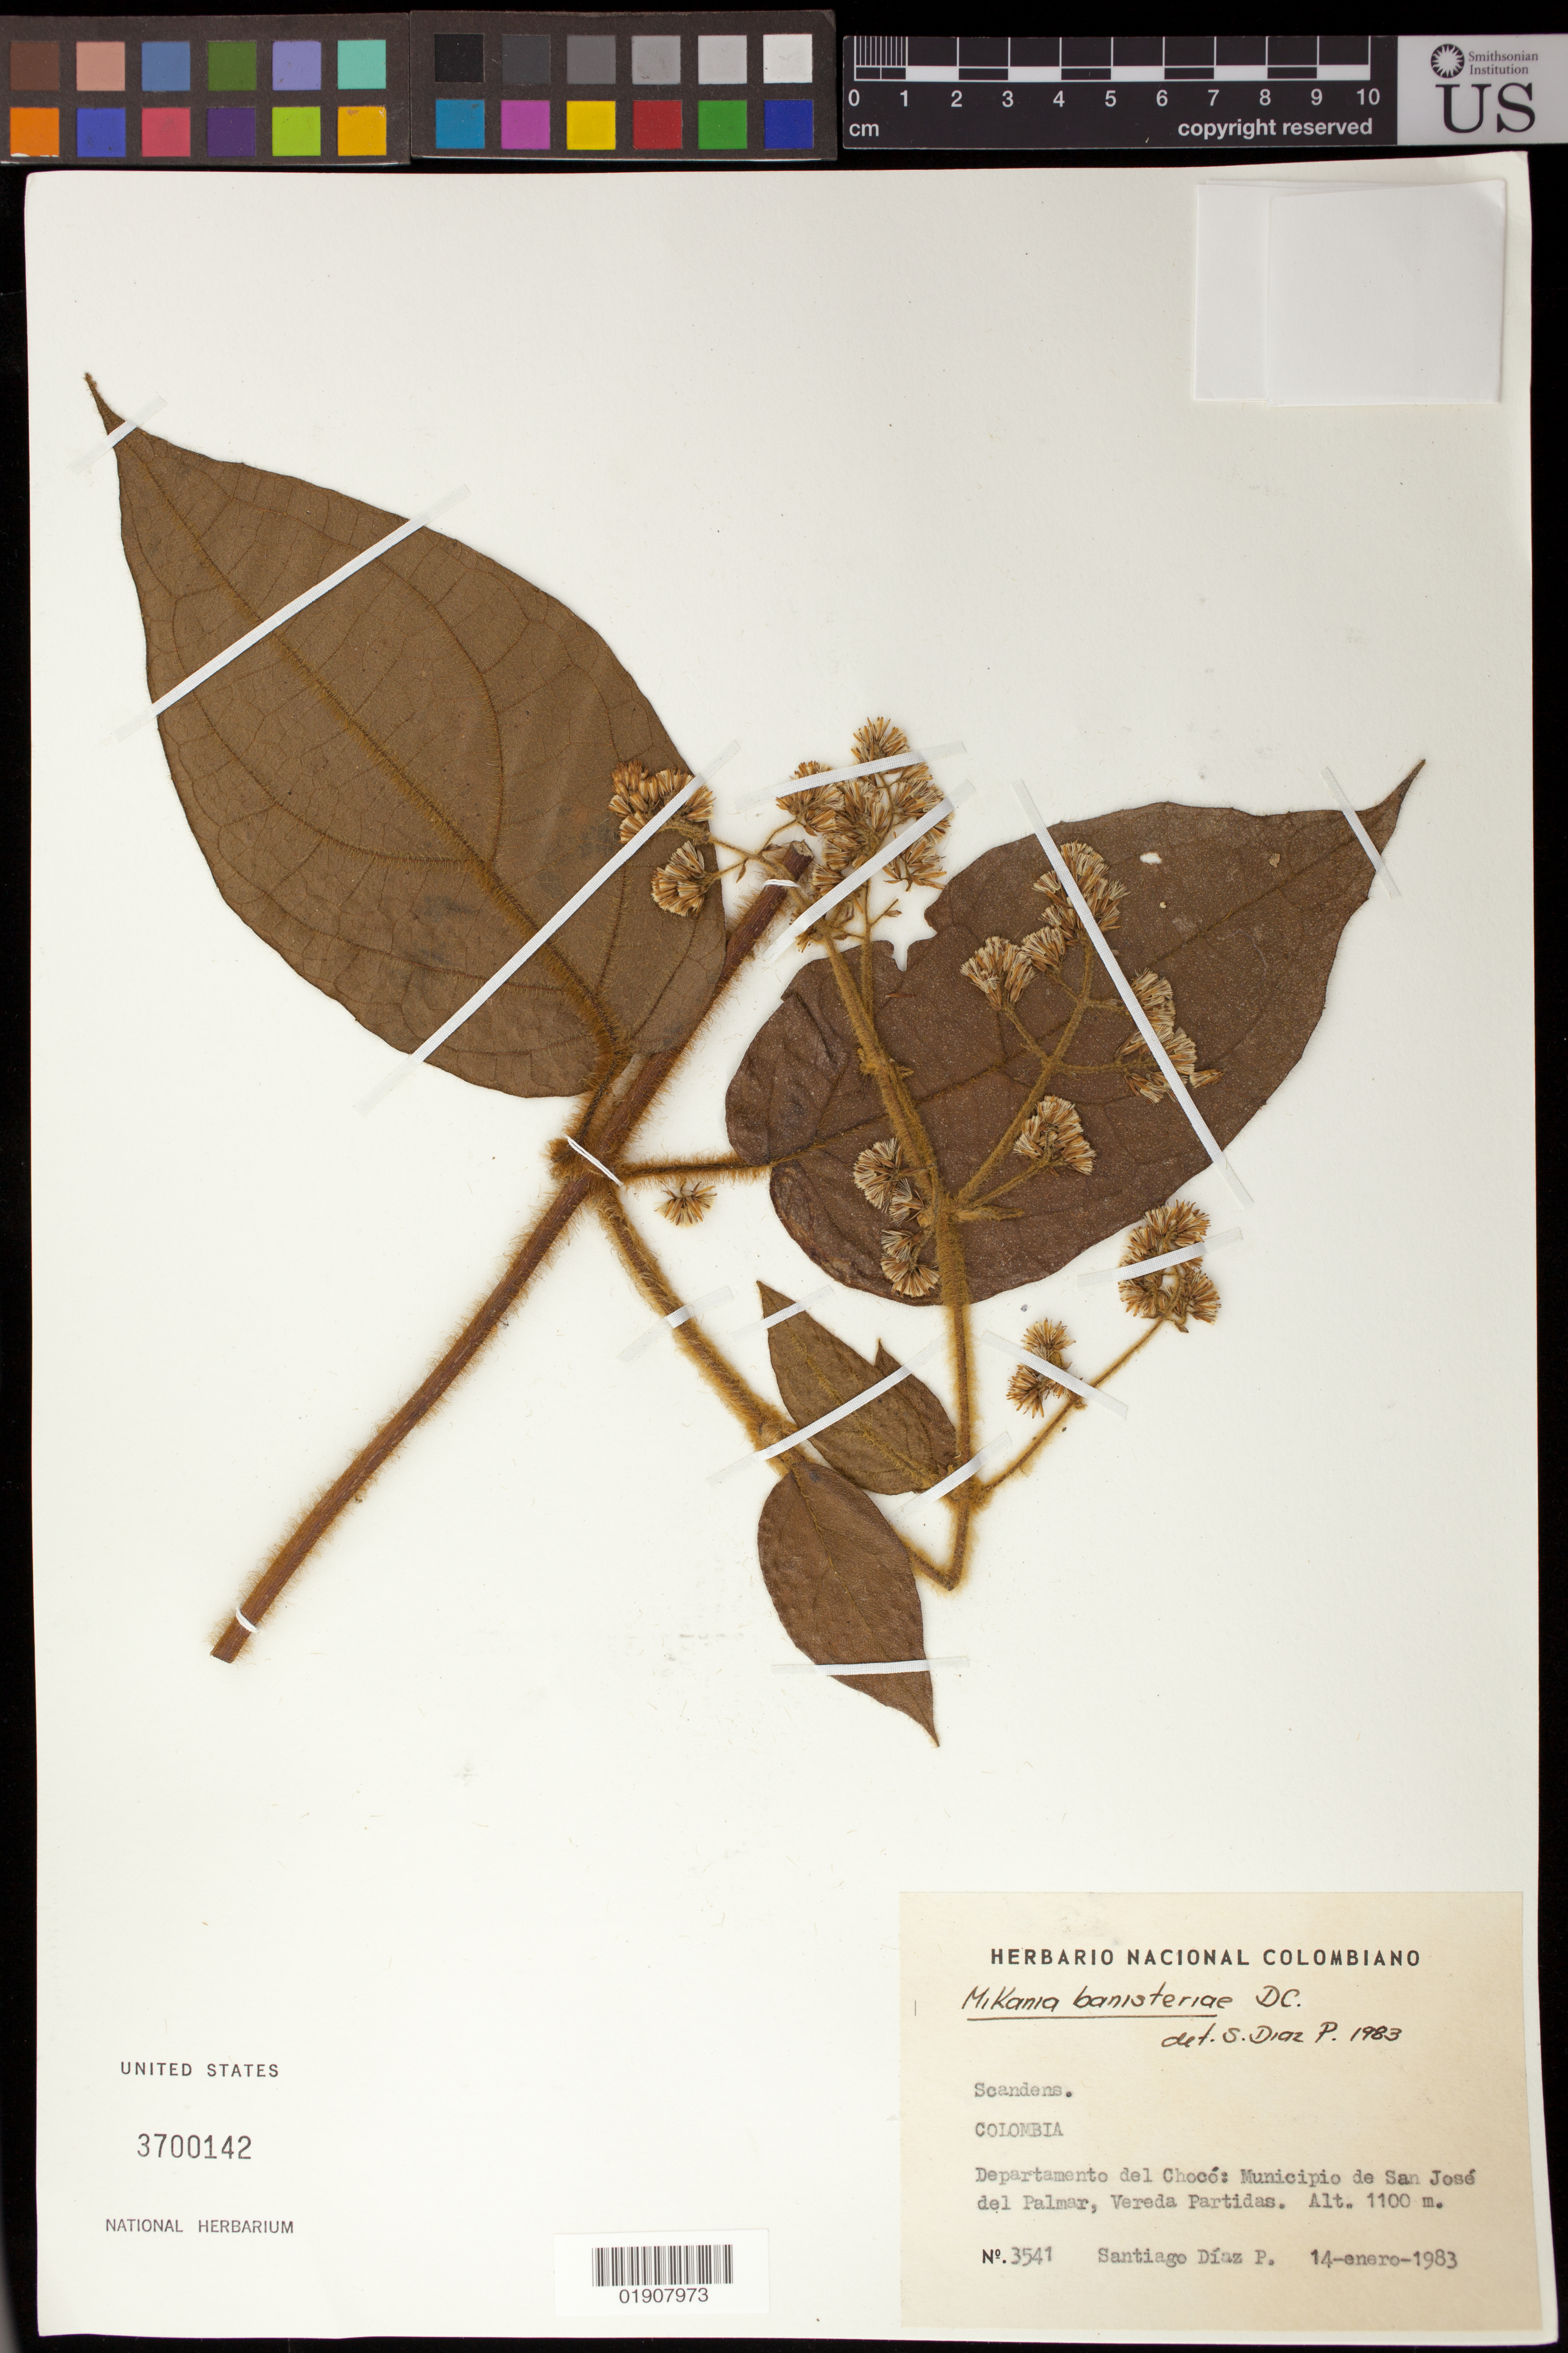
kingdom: Plantae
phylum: Tracheophyta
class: Magnoliopsida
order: Asterales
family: Asteraceae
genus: Mikania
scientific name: Mikania banisteriae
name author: DC.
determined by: Díaz Píedrahíta, S.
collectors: S. Díaz Píedrahíta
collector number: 3541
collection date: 1983-01-14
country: Colombia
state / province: Chocó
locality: Departamento del Chocó: Municipio de San José del Palmar, Vereda Partidas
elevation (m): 1100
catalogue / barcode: US 3700142